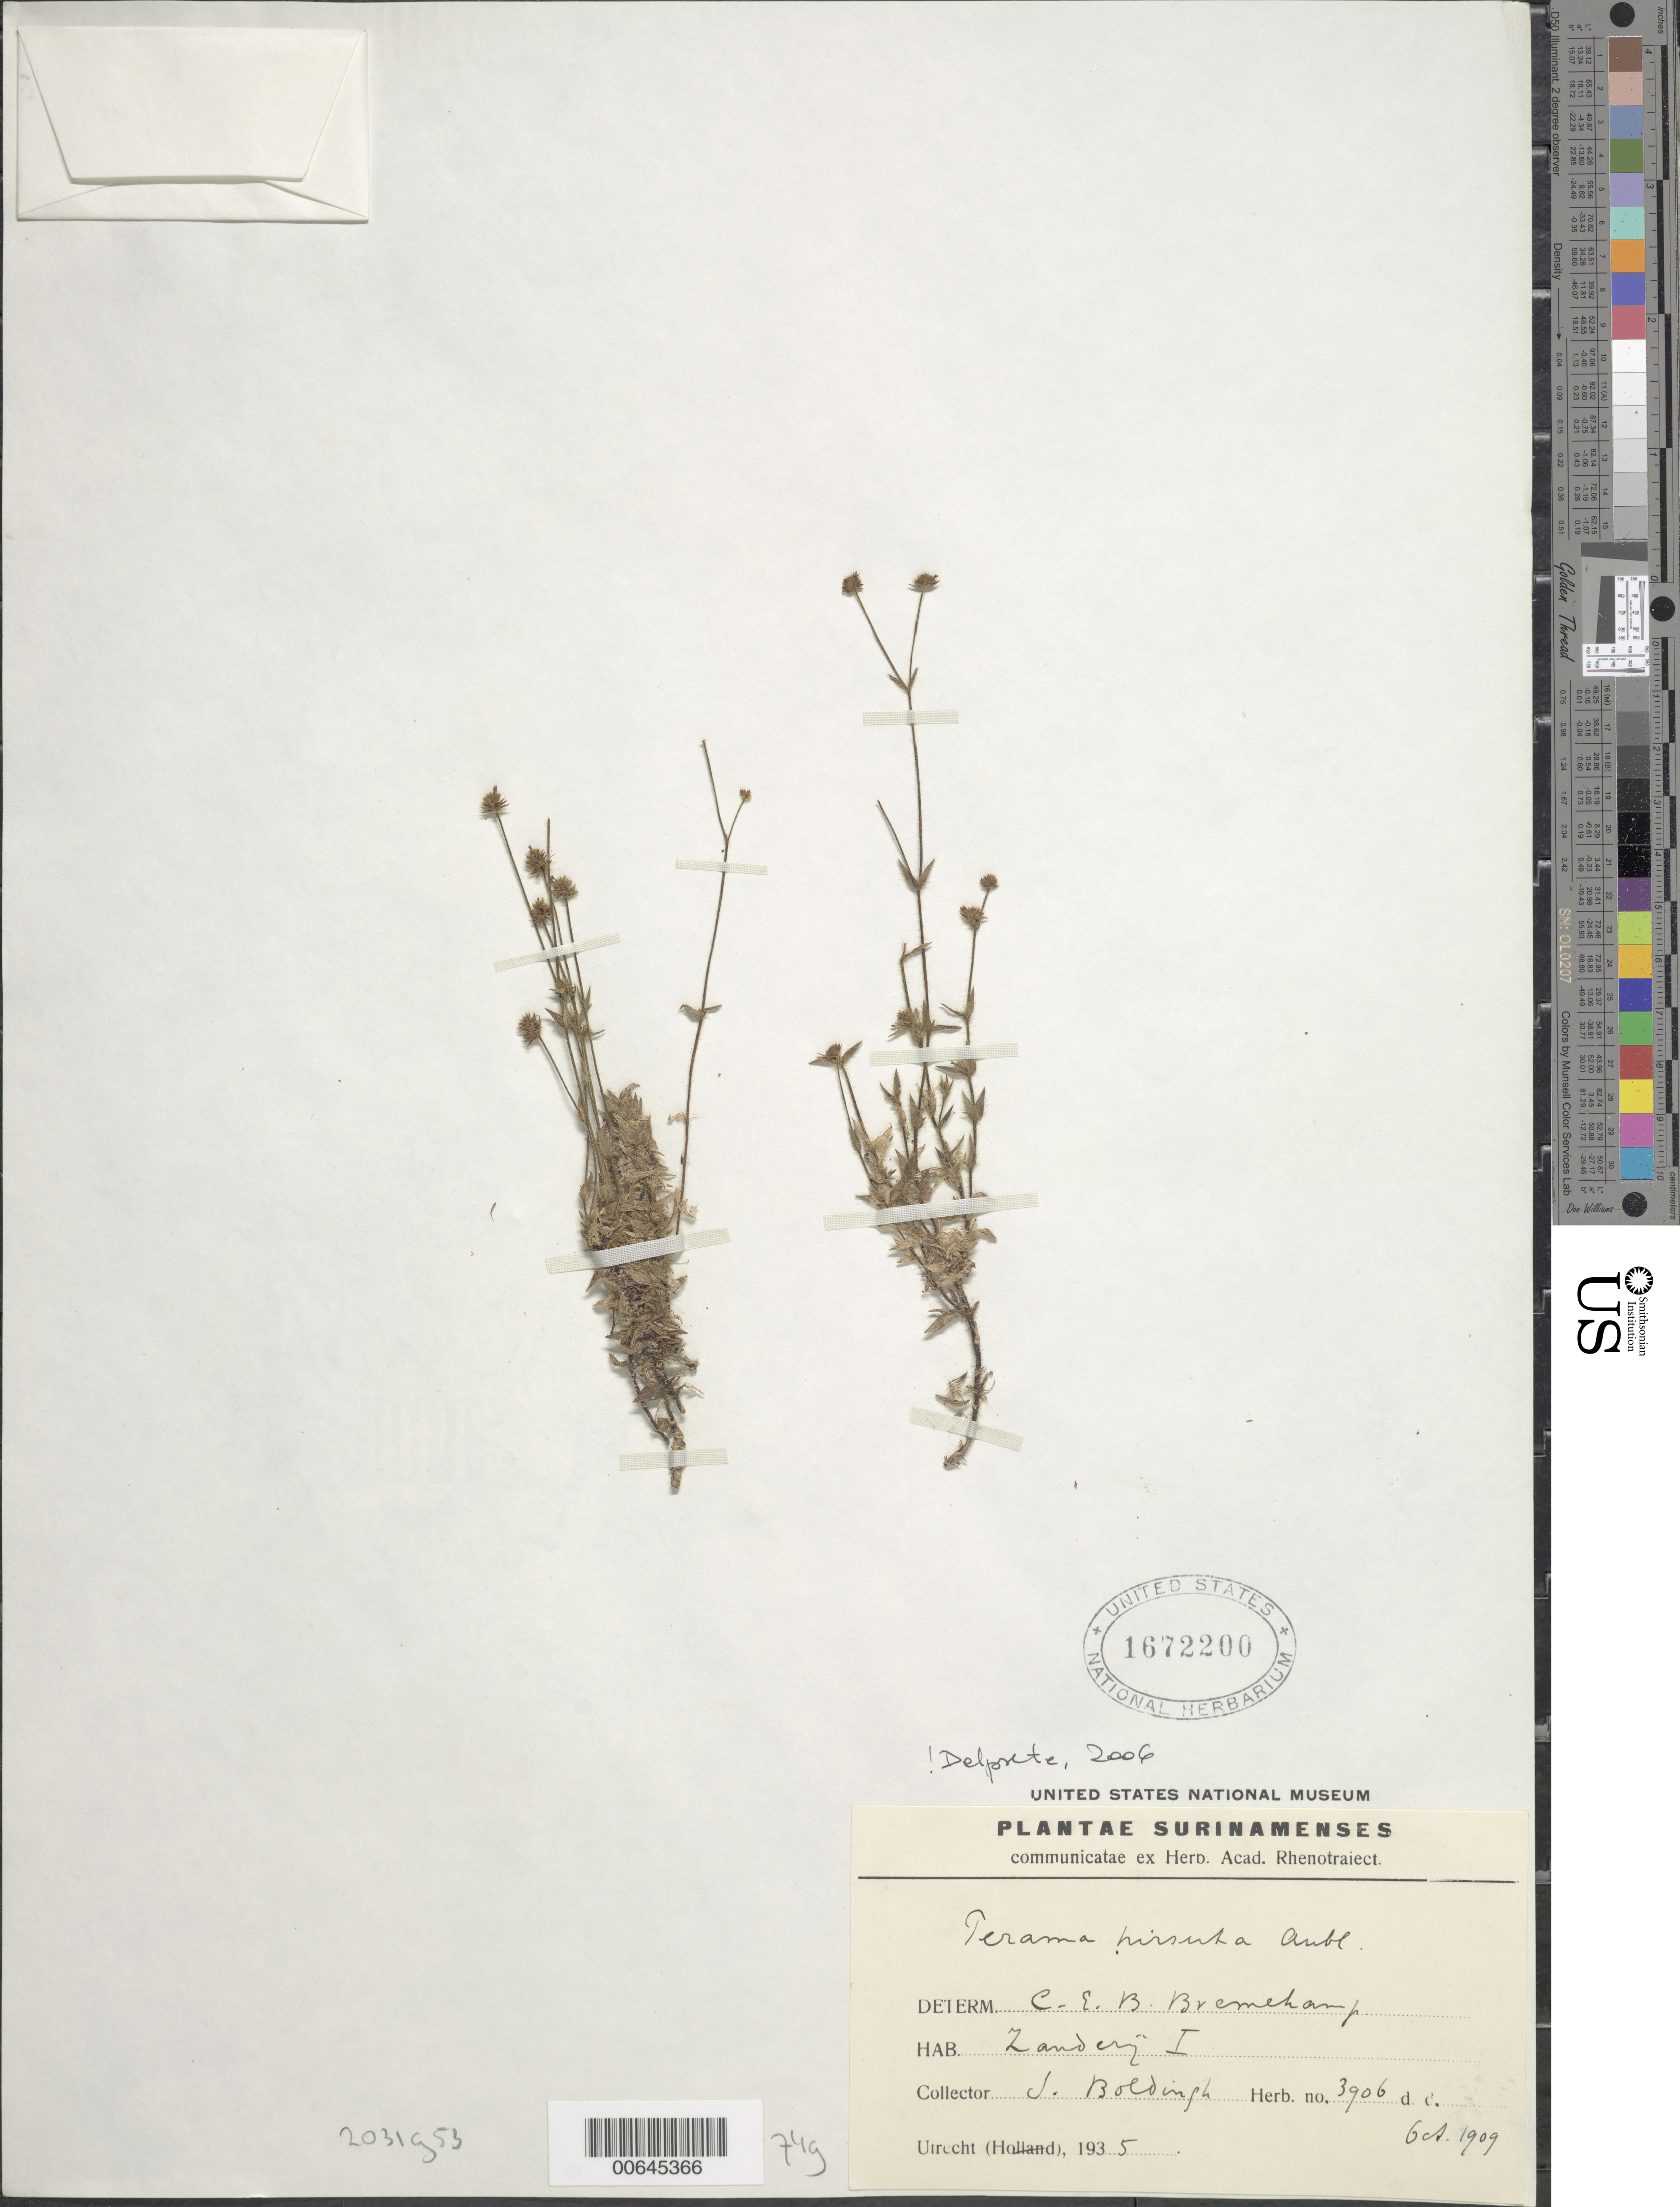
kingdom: Plantae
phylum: Tracheophyta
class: Magnoliopsida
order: Gentianales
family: Rubiaceae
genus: Perama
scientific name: Perama hirsuta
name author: Aubl.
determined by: Delprete, P. G., Herb. de Guyane Cay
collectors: I. Boldingh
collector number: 3906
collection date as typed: Oct-09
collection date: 2009-10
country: Suriname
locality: Zanderij I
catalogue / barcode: US 1672200